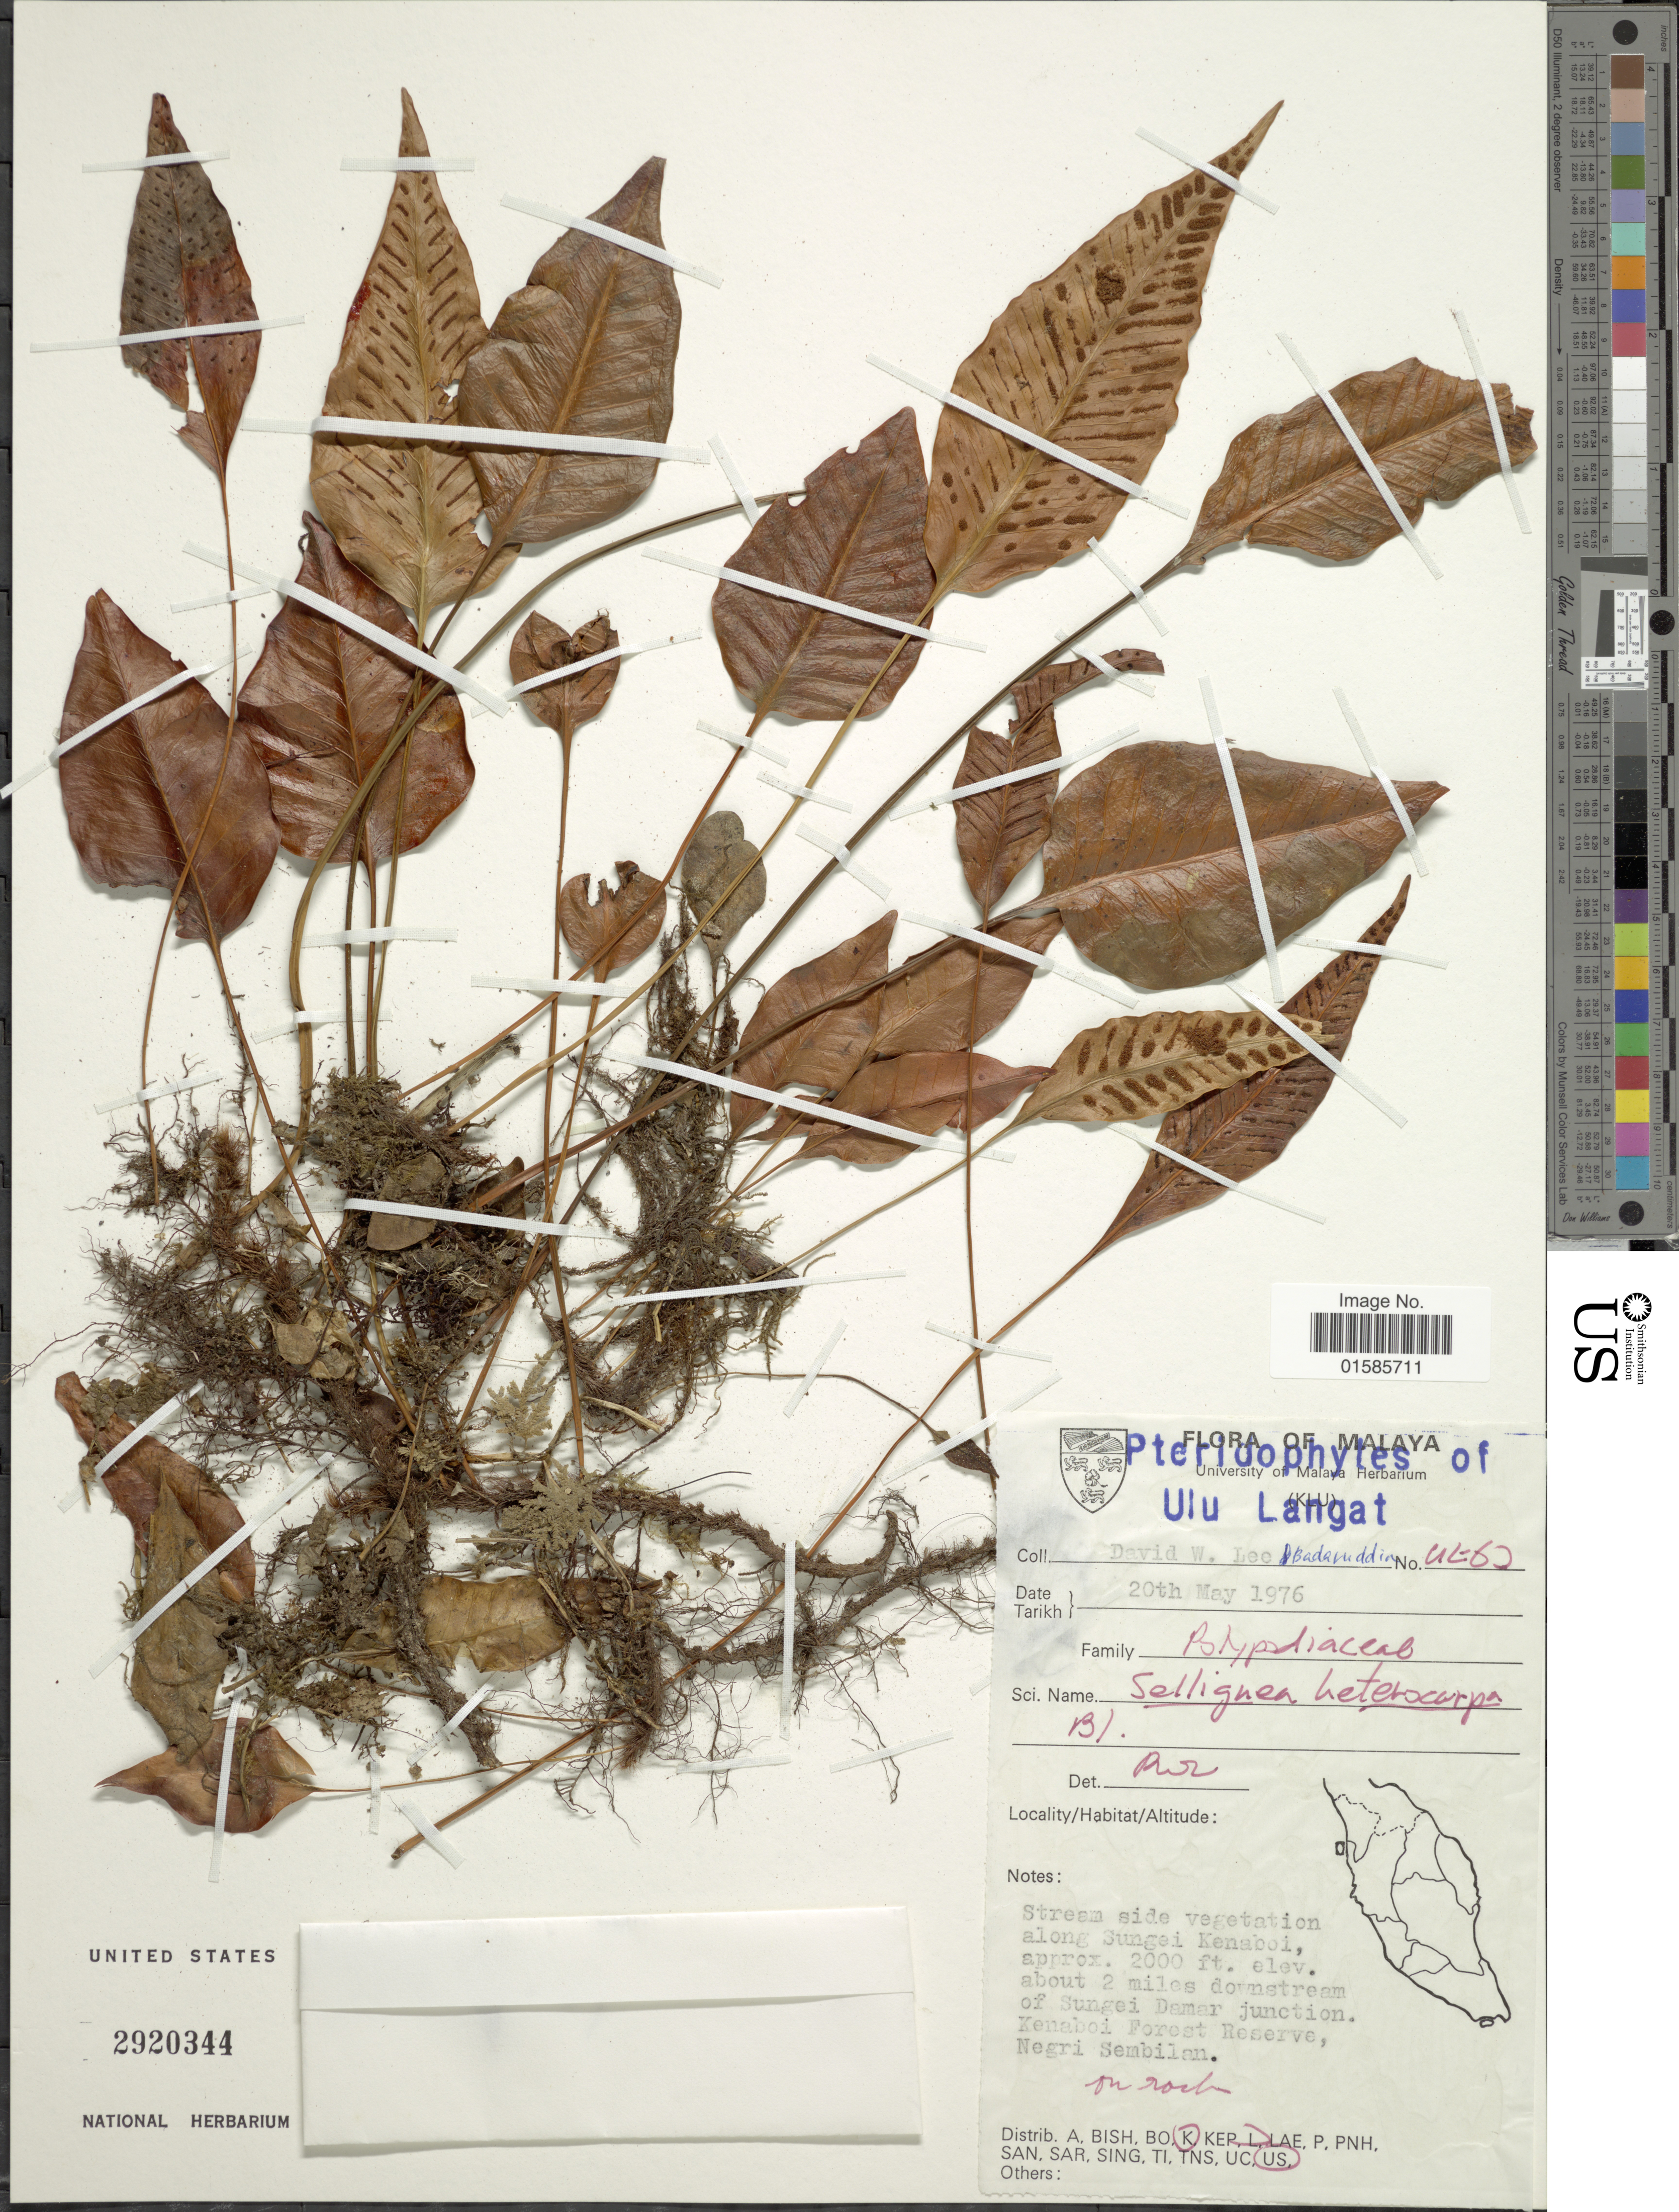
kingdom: Plantae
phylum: Tracheophyta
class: Polypodiopsida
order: Polypodiales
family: Polypodiaceae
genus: Microsorum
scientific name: Microsorum heterocarpum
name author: (Blume) Ching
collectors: D. Lee & -. Badaruddin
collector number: UE62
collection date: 1976-05-20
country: Malaysia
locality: Malaya, Stream side vegetation along Sungei kenaboi, approx, 2 miles downstream of Sungei Damer junction, Kenaboi Forest Reserve, Negri Sembilan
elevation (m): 610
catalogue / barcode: US 2920344